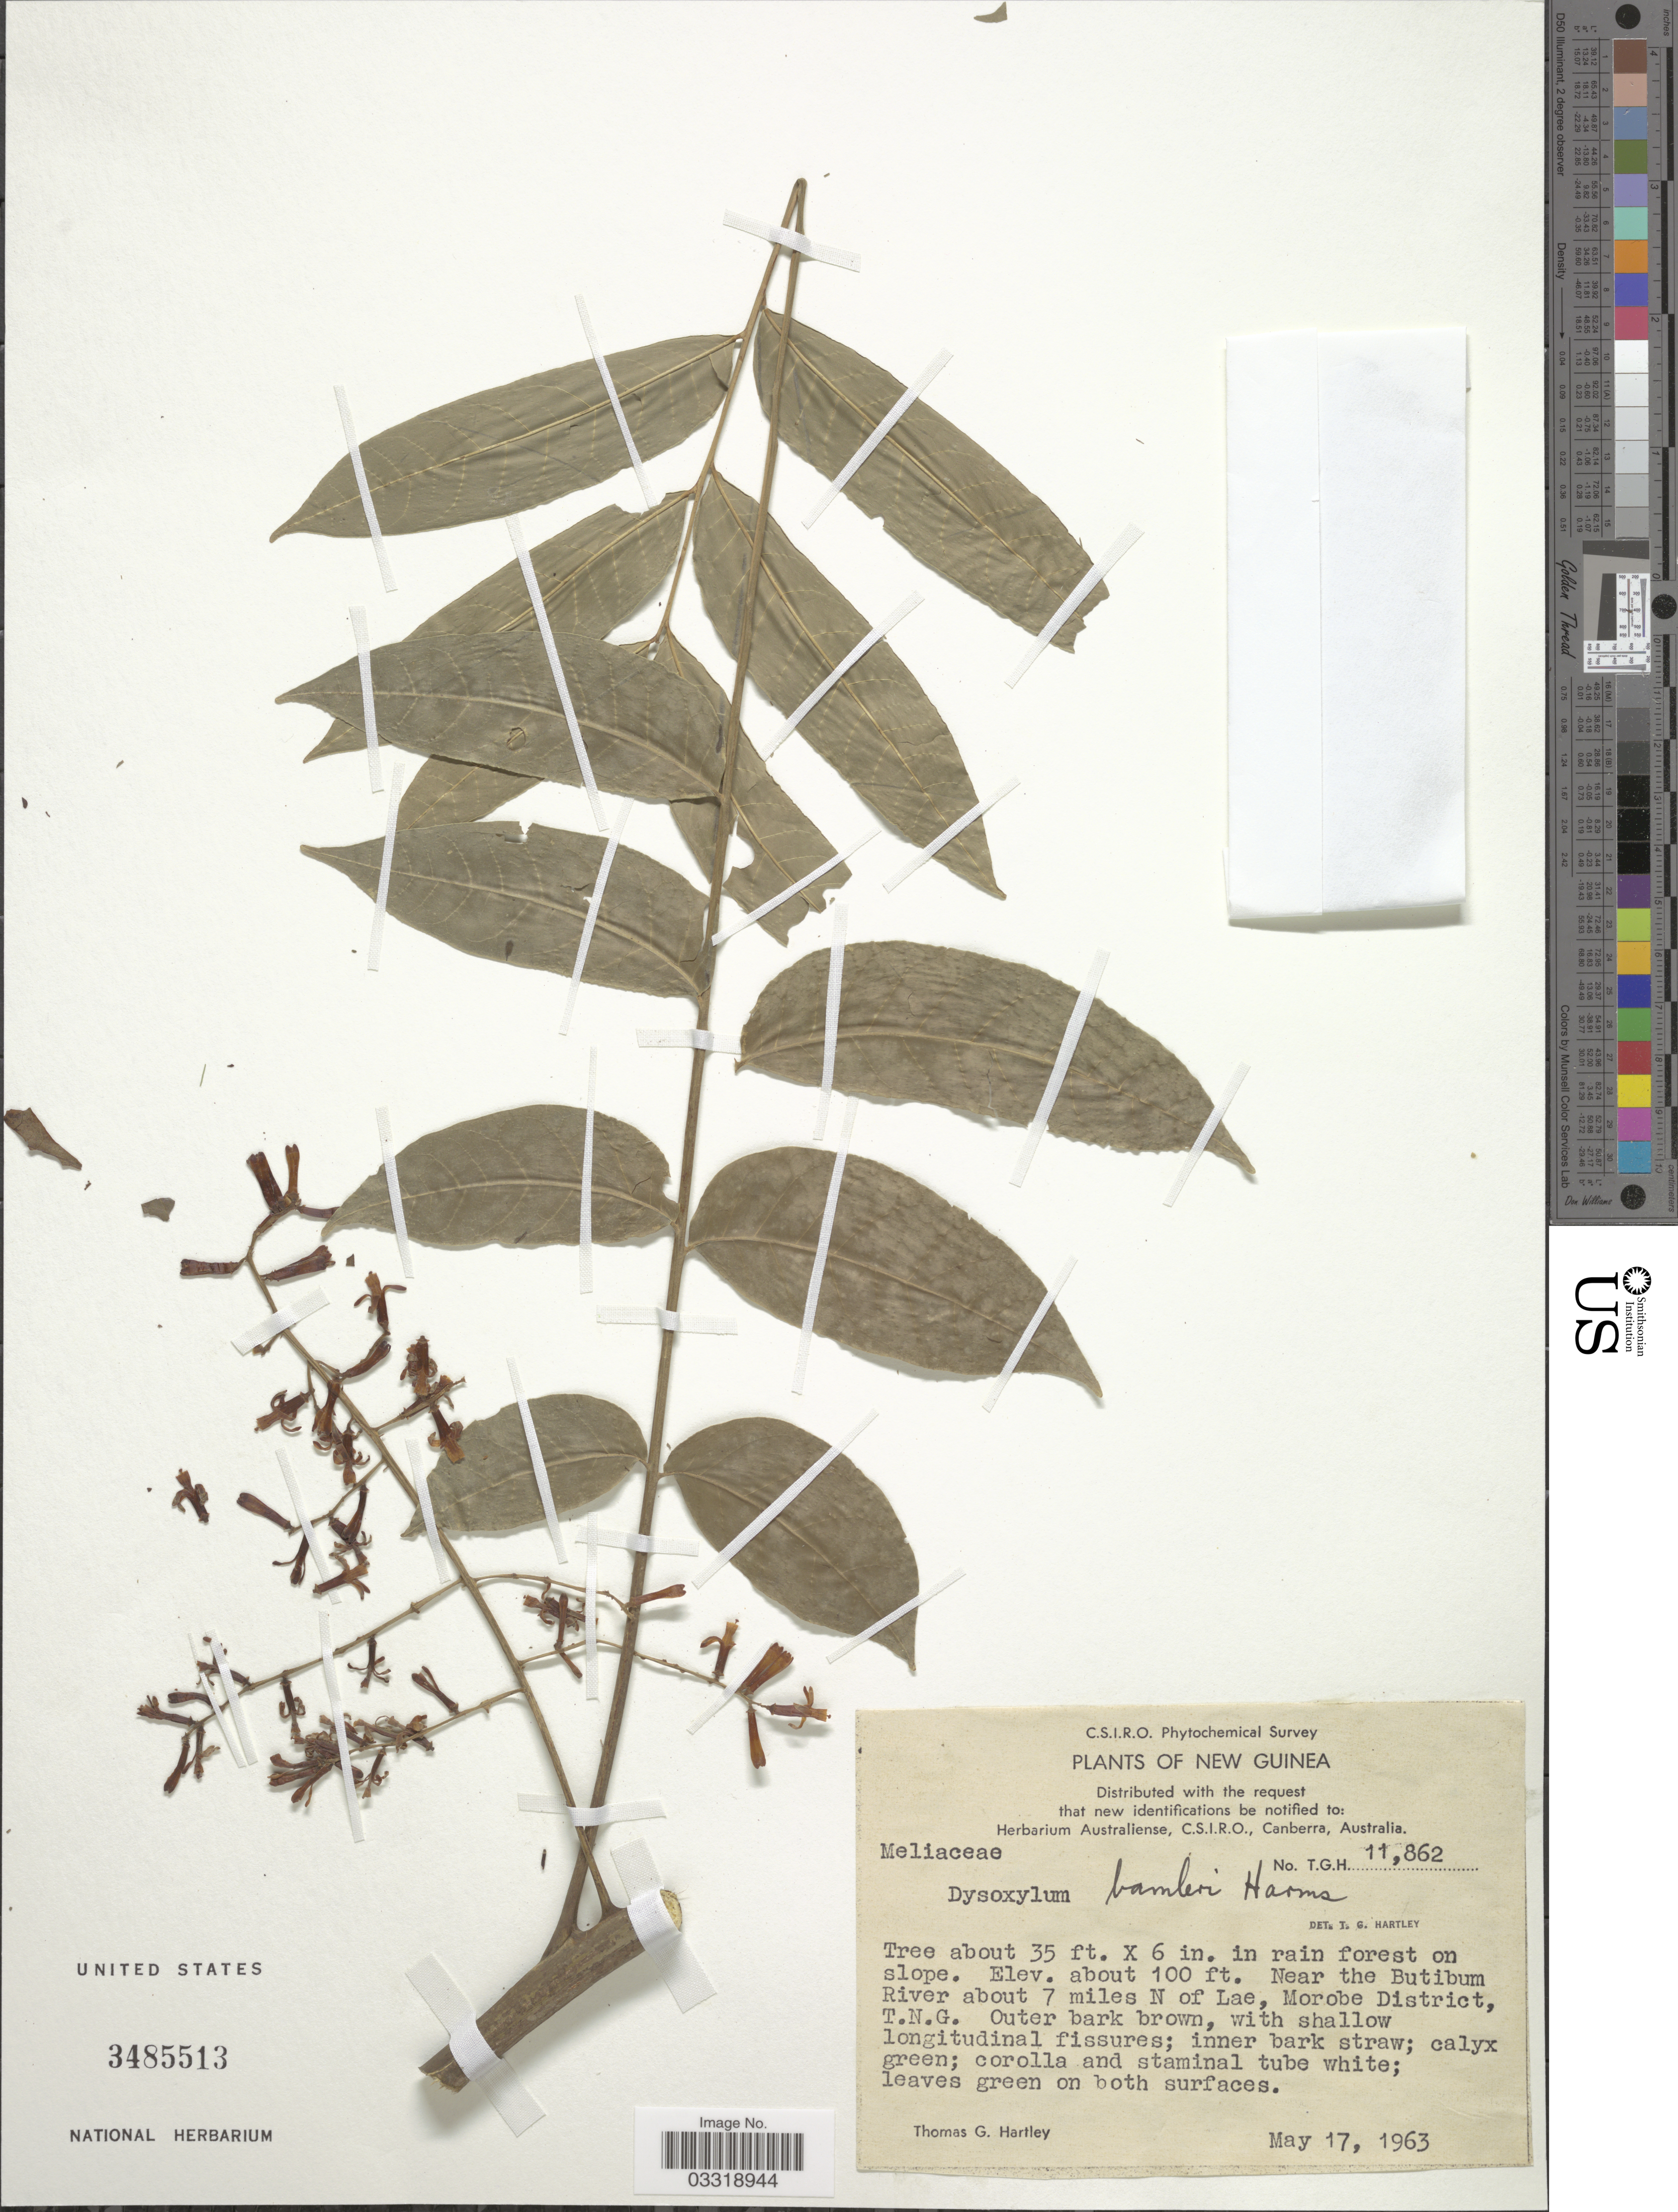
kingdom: Plantae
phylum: Tracheophyta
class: Magnoliopsida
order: Sapindales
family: Meliaceae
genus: Prasoxylon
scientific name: Prasoxylon hapalanthum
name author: (Harms) Holzmeyer & Mabb.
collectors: T. G. Hartley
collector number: TGH 11862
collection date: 1963-05-17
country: Papua New Guinea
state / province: Morobe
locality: New Guinea. Near the Butibum River about 7 miles N of Lae, Morobe District, T.N.G.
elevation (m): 30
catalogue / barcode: US 3485513